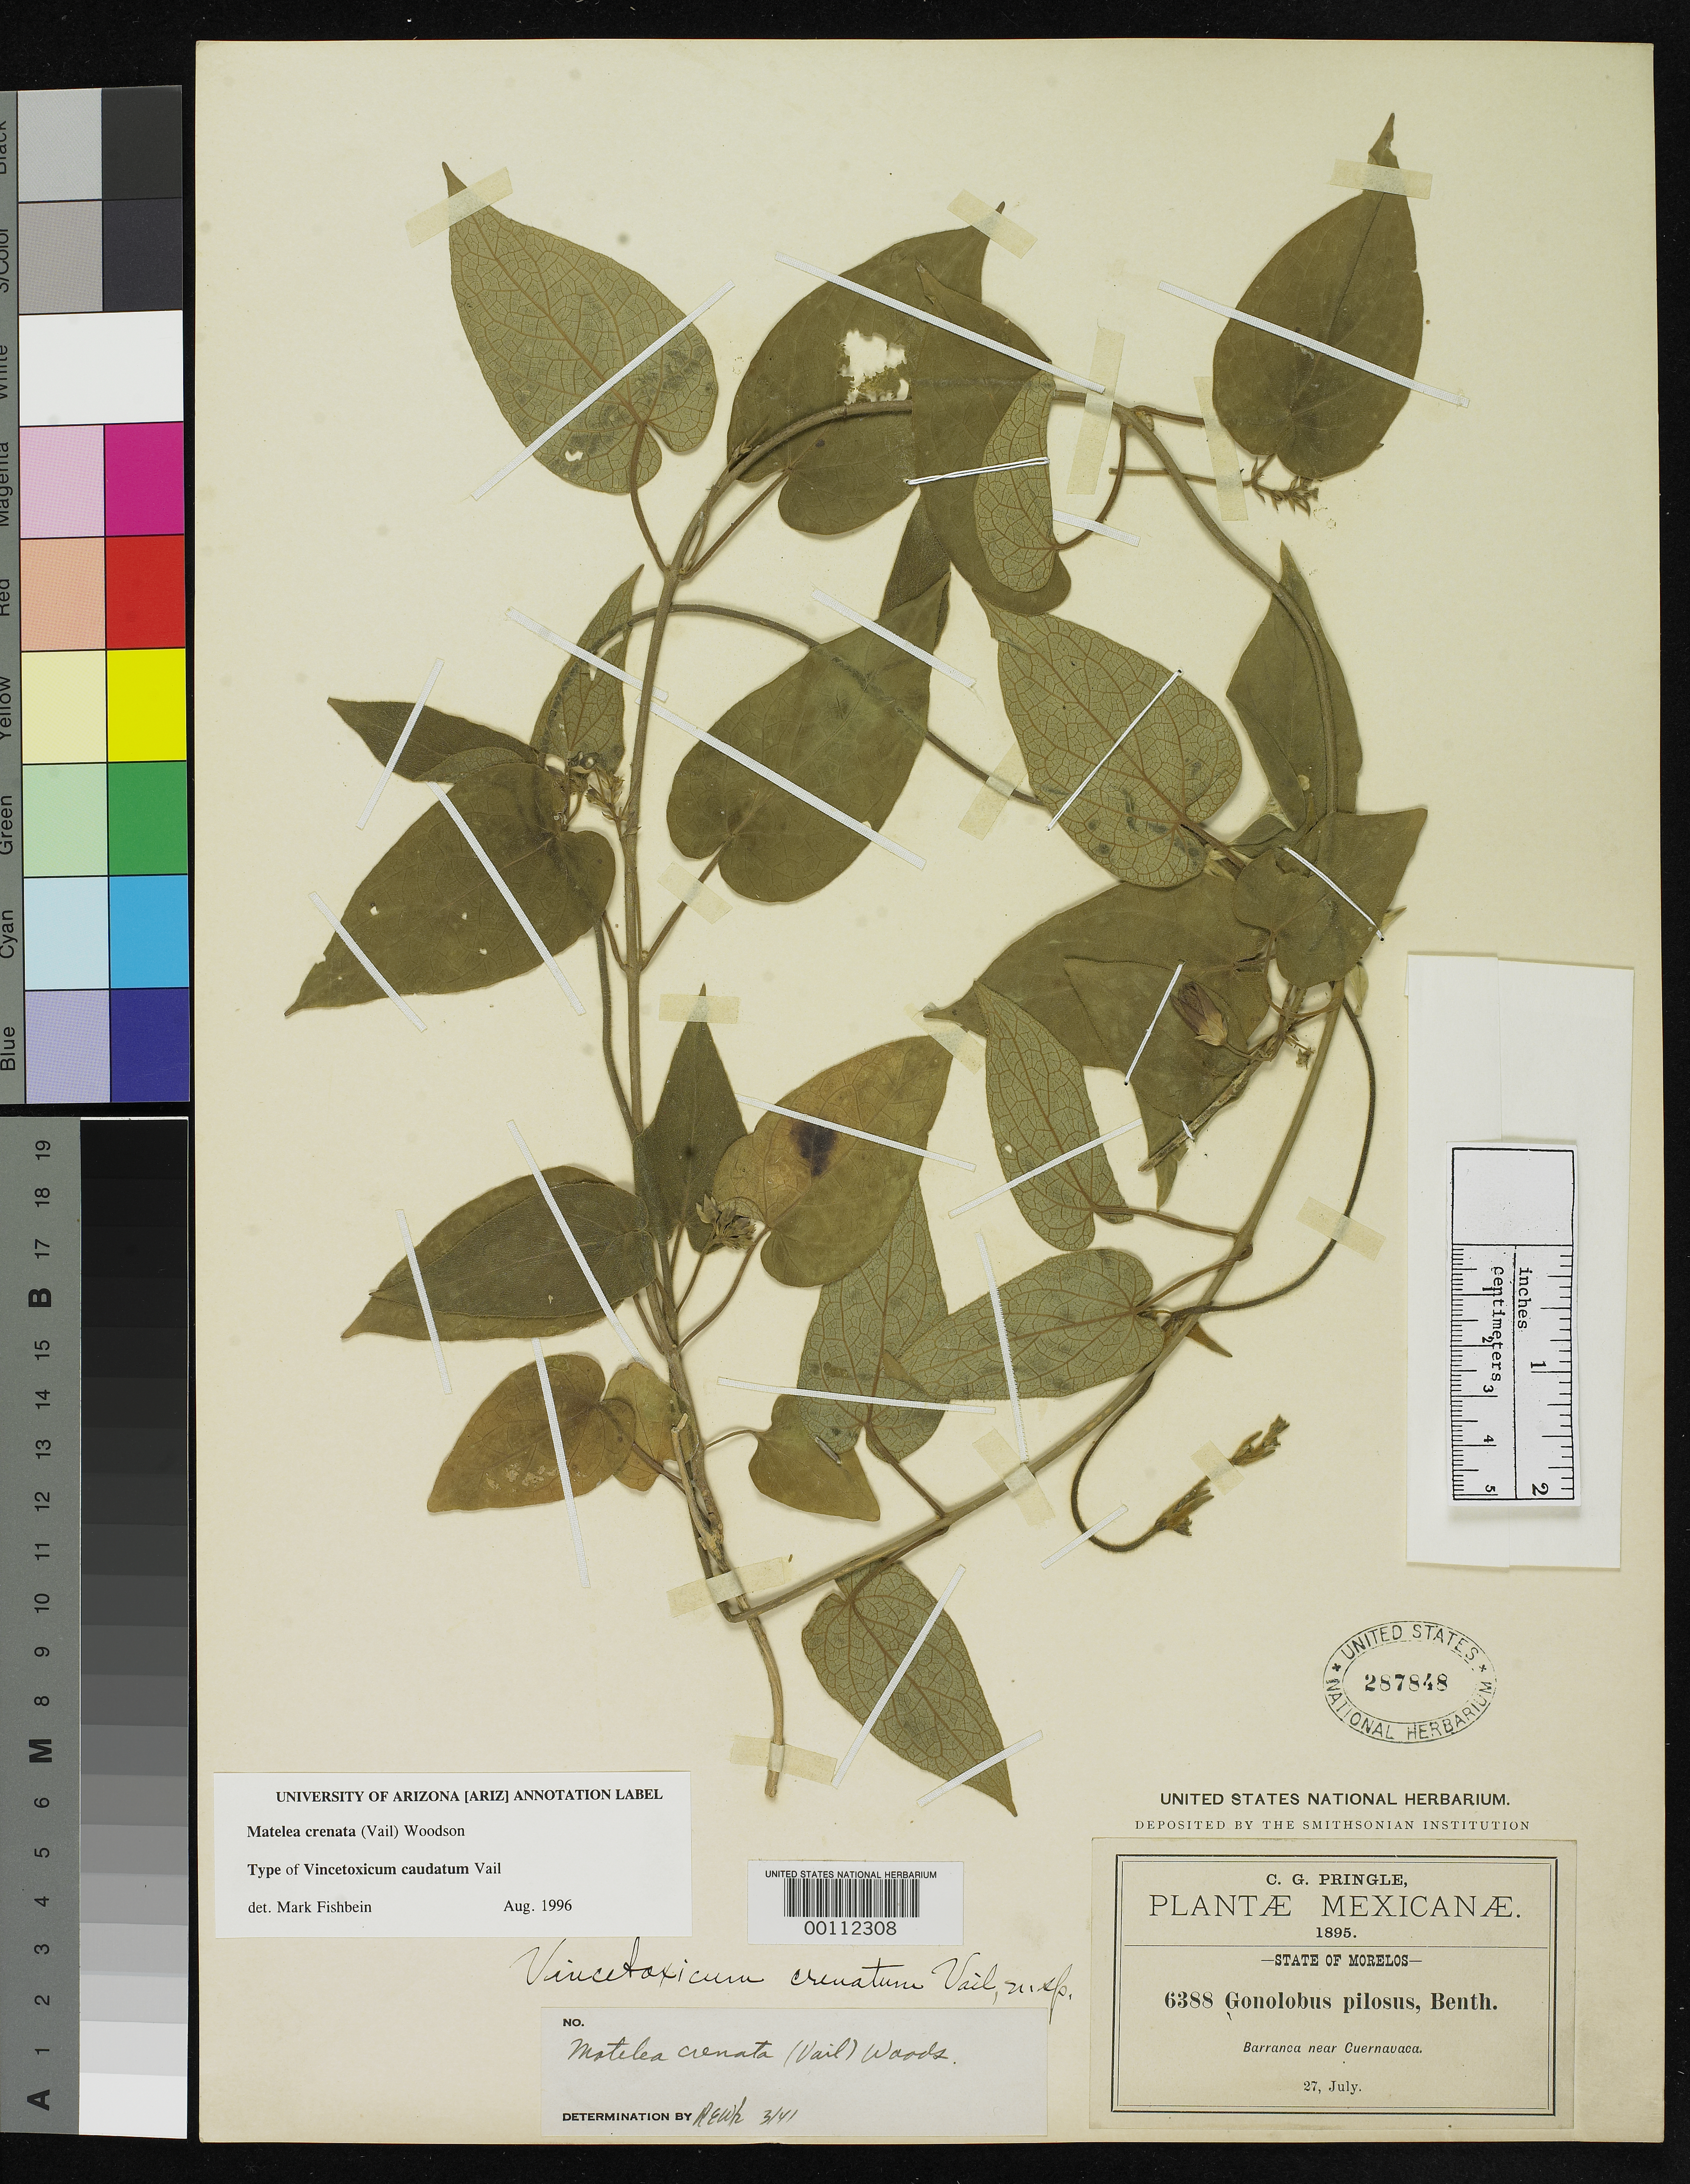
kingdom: Plantae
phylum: Tracheophyta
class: Magnoliopsida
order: Gentianales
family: Apocynaceae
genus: Vincetoxicum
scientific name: Vincetoxicum crenatum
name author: Vail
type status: Type Collection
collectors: C. G. Pringle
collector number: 6388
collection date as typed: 27 Jul 1895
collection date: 1895-07-27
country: Mexico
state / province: Morelos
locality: Barranca near Cuernavaca.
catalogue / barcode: US 287848